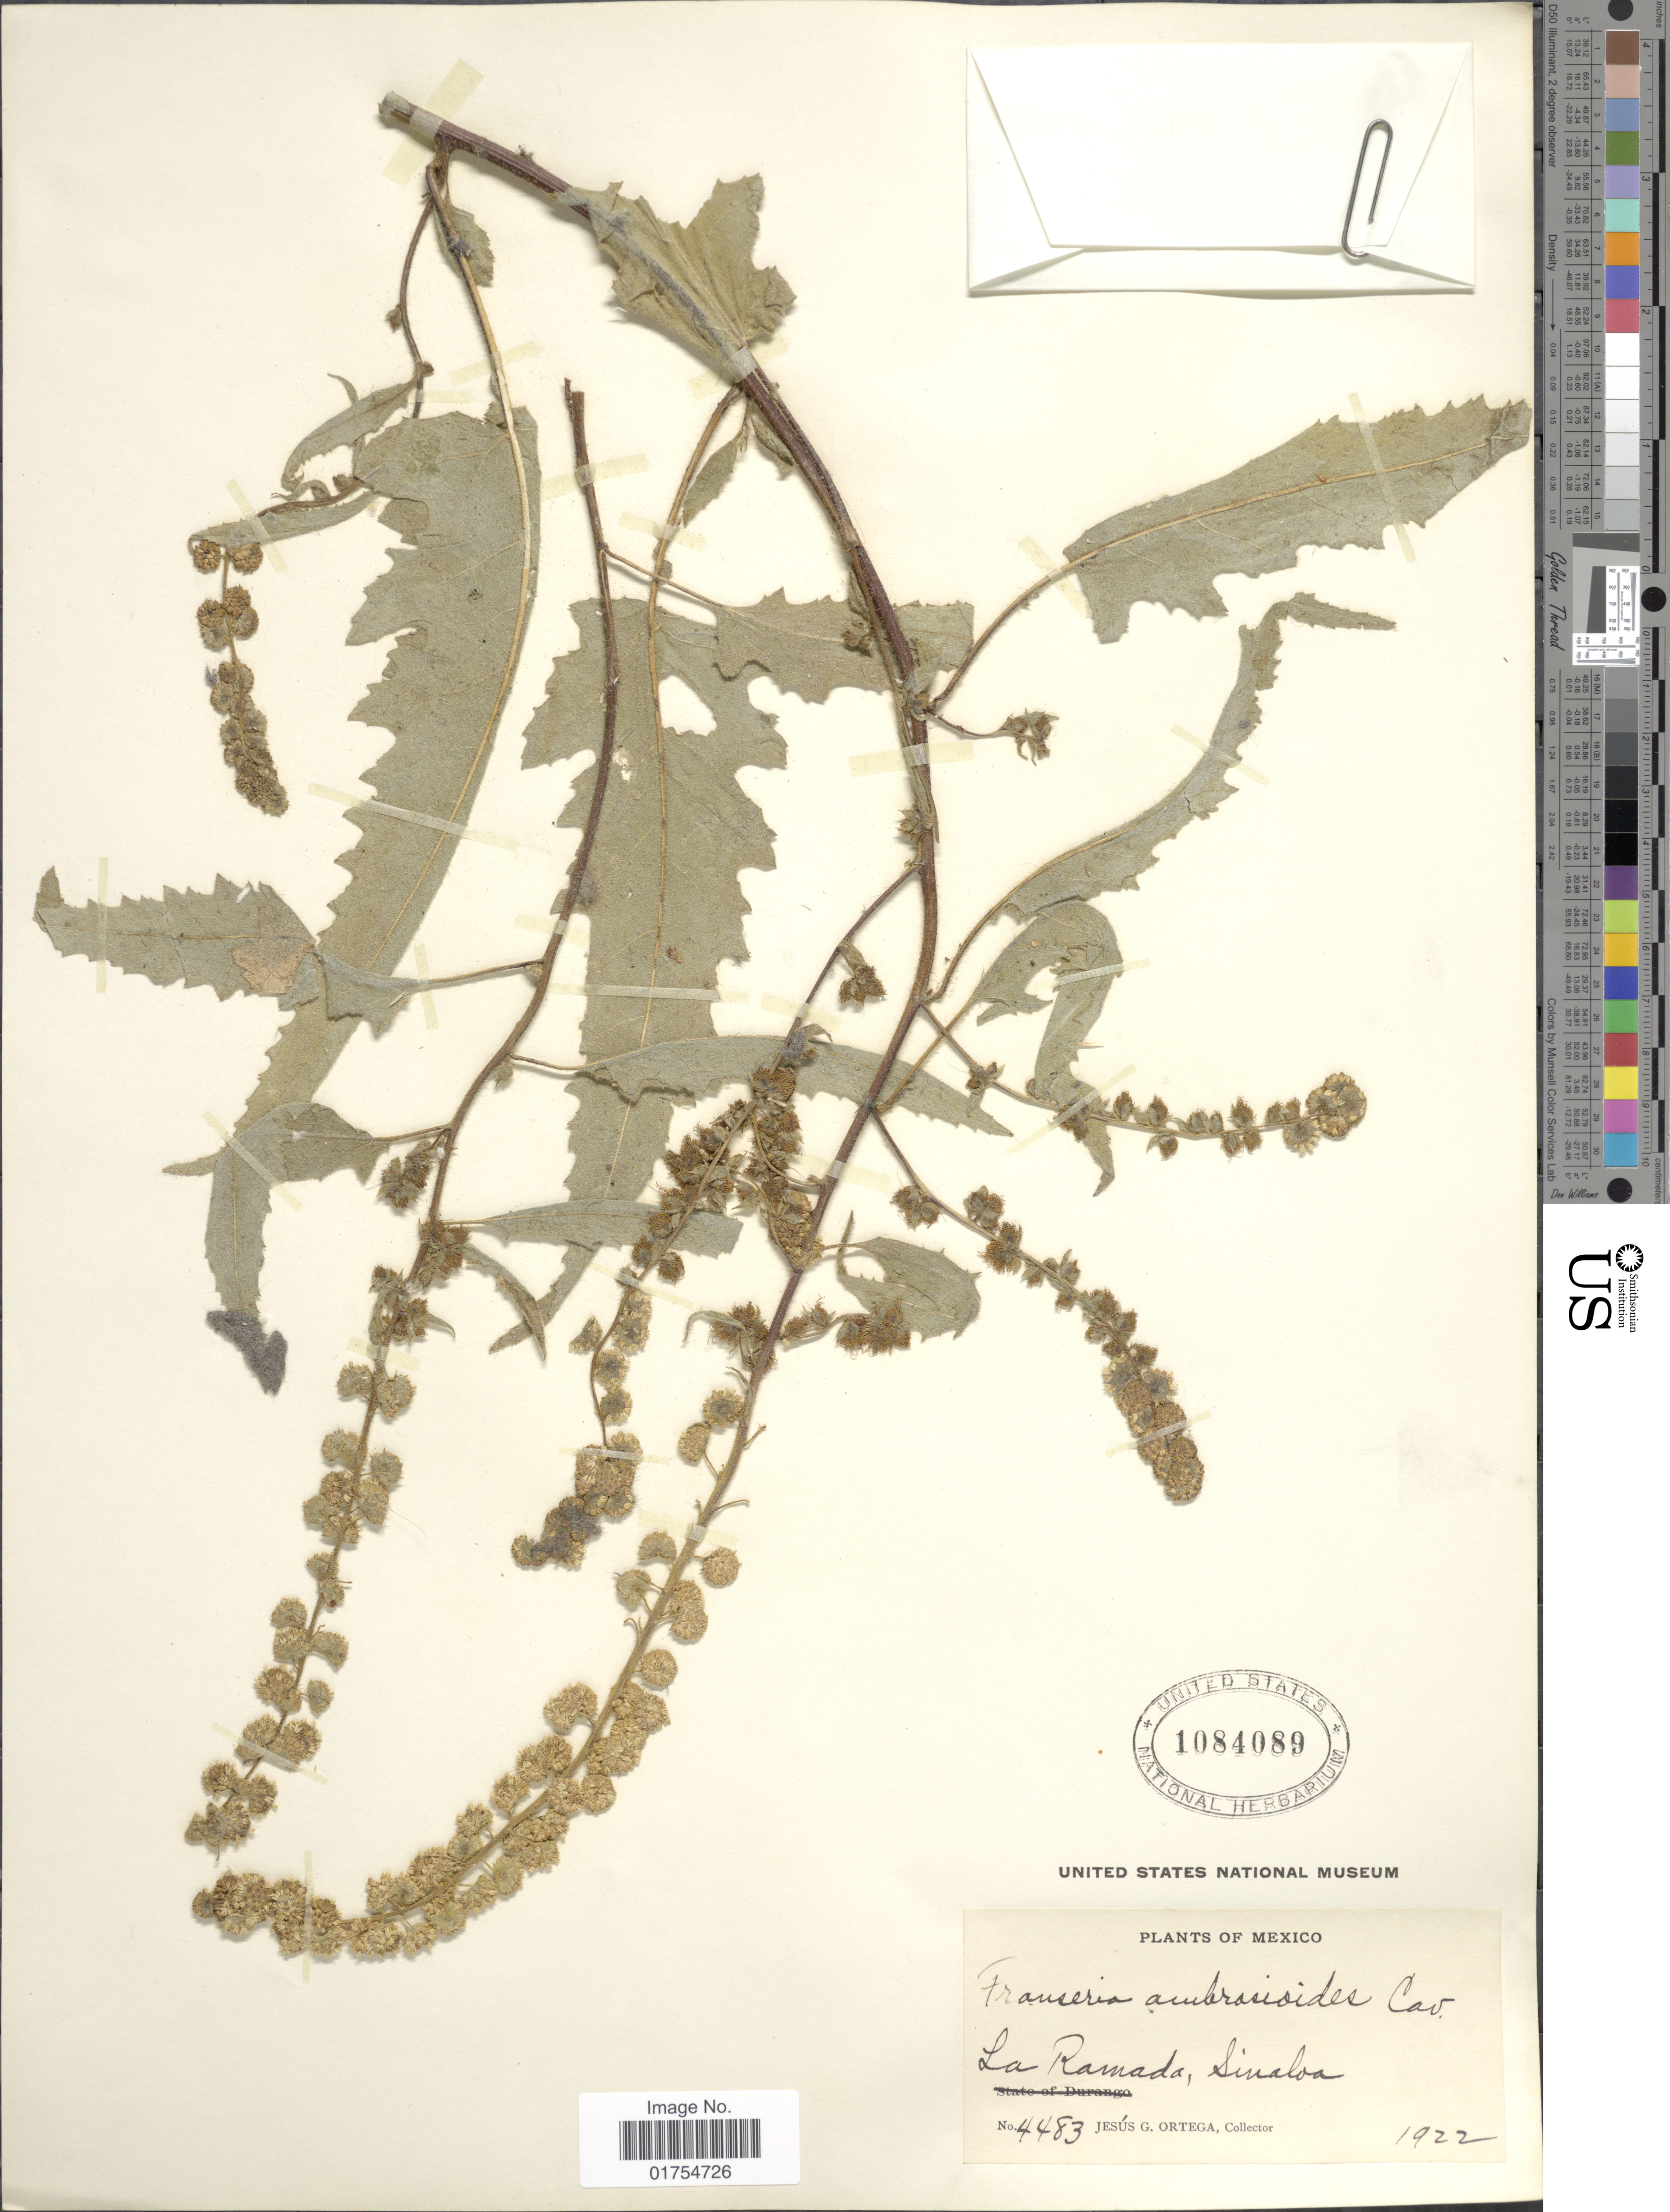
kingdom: Plantae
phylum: Tracheophyta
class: Magnoliopsida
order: Asterales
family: Asteraceae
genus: Franseria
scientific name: Franseria ambrosioides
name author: Cav.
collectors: J. Ortega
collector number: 4483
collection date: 1922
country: Mexico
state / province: Sinaloa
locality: La Ramada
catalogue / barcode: US 1084089